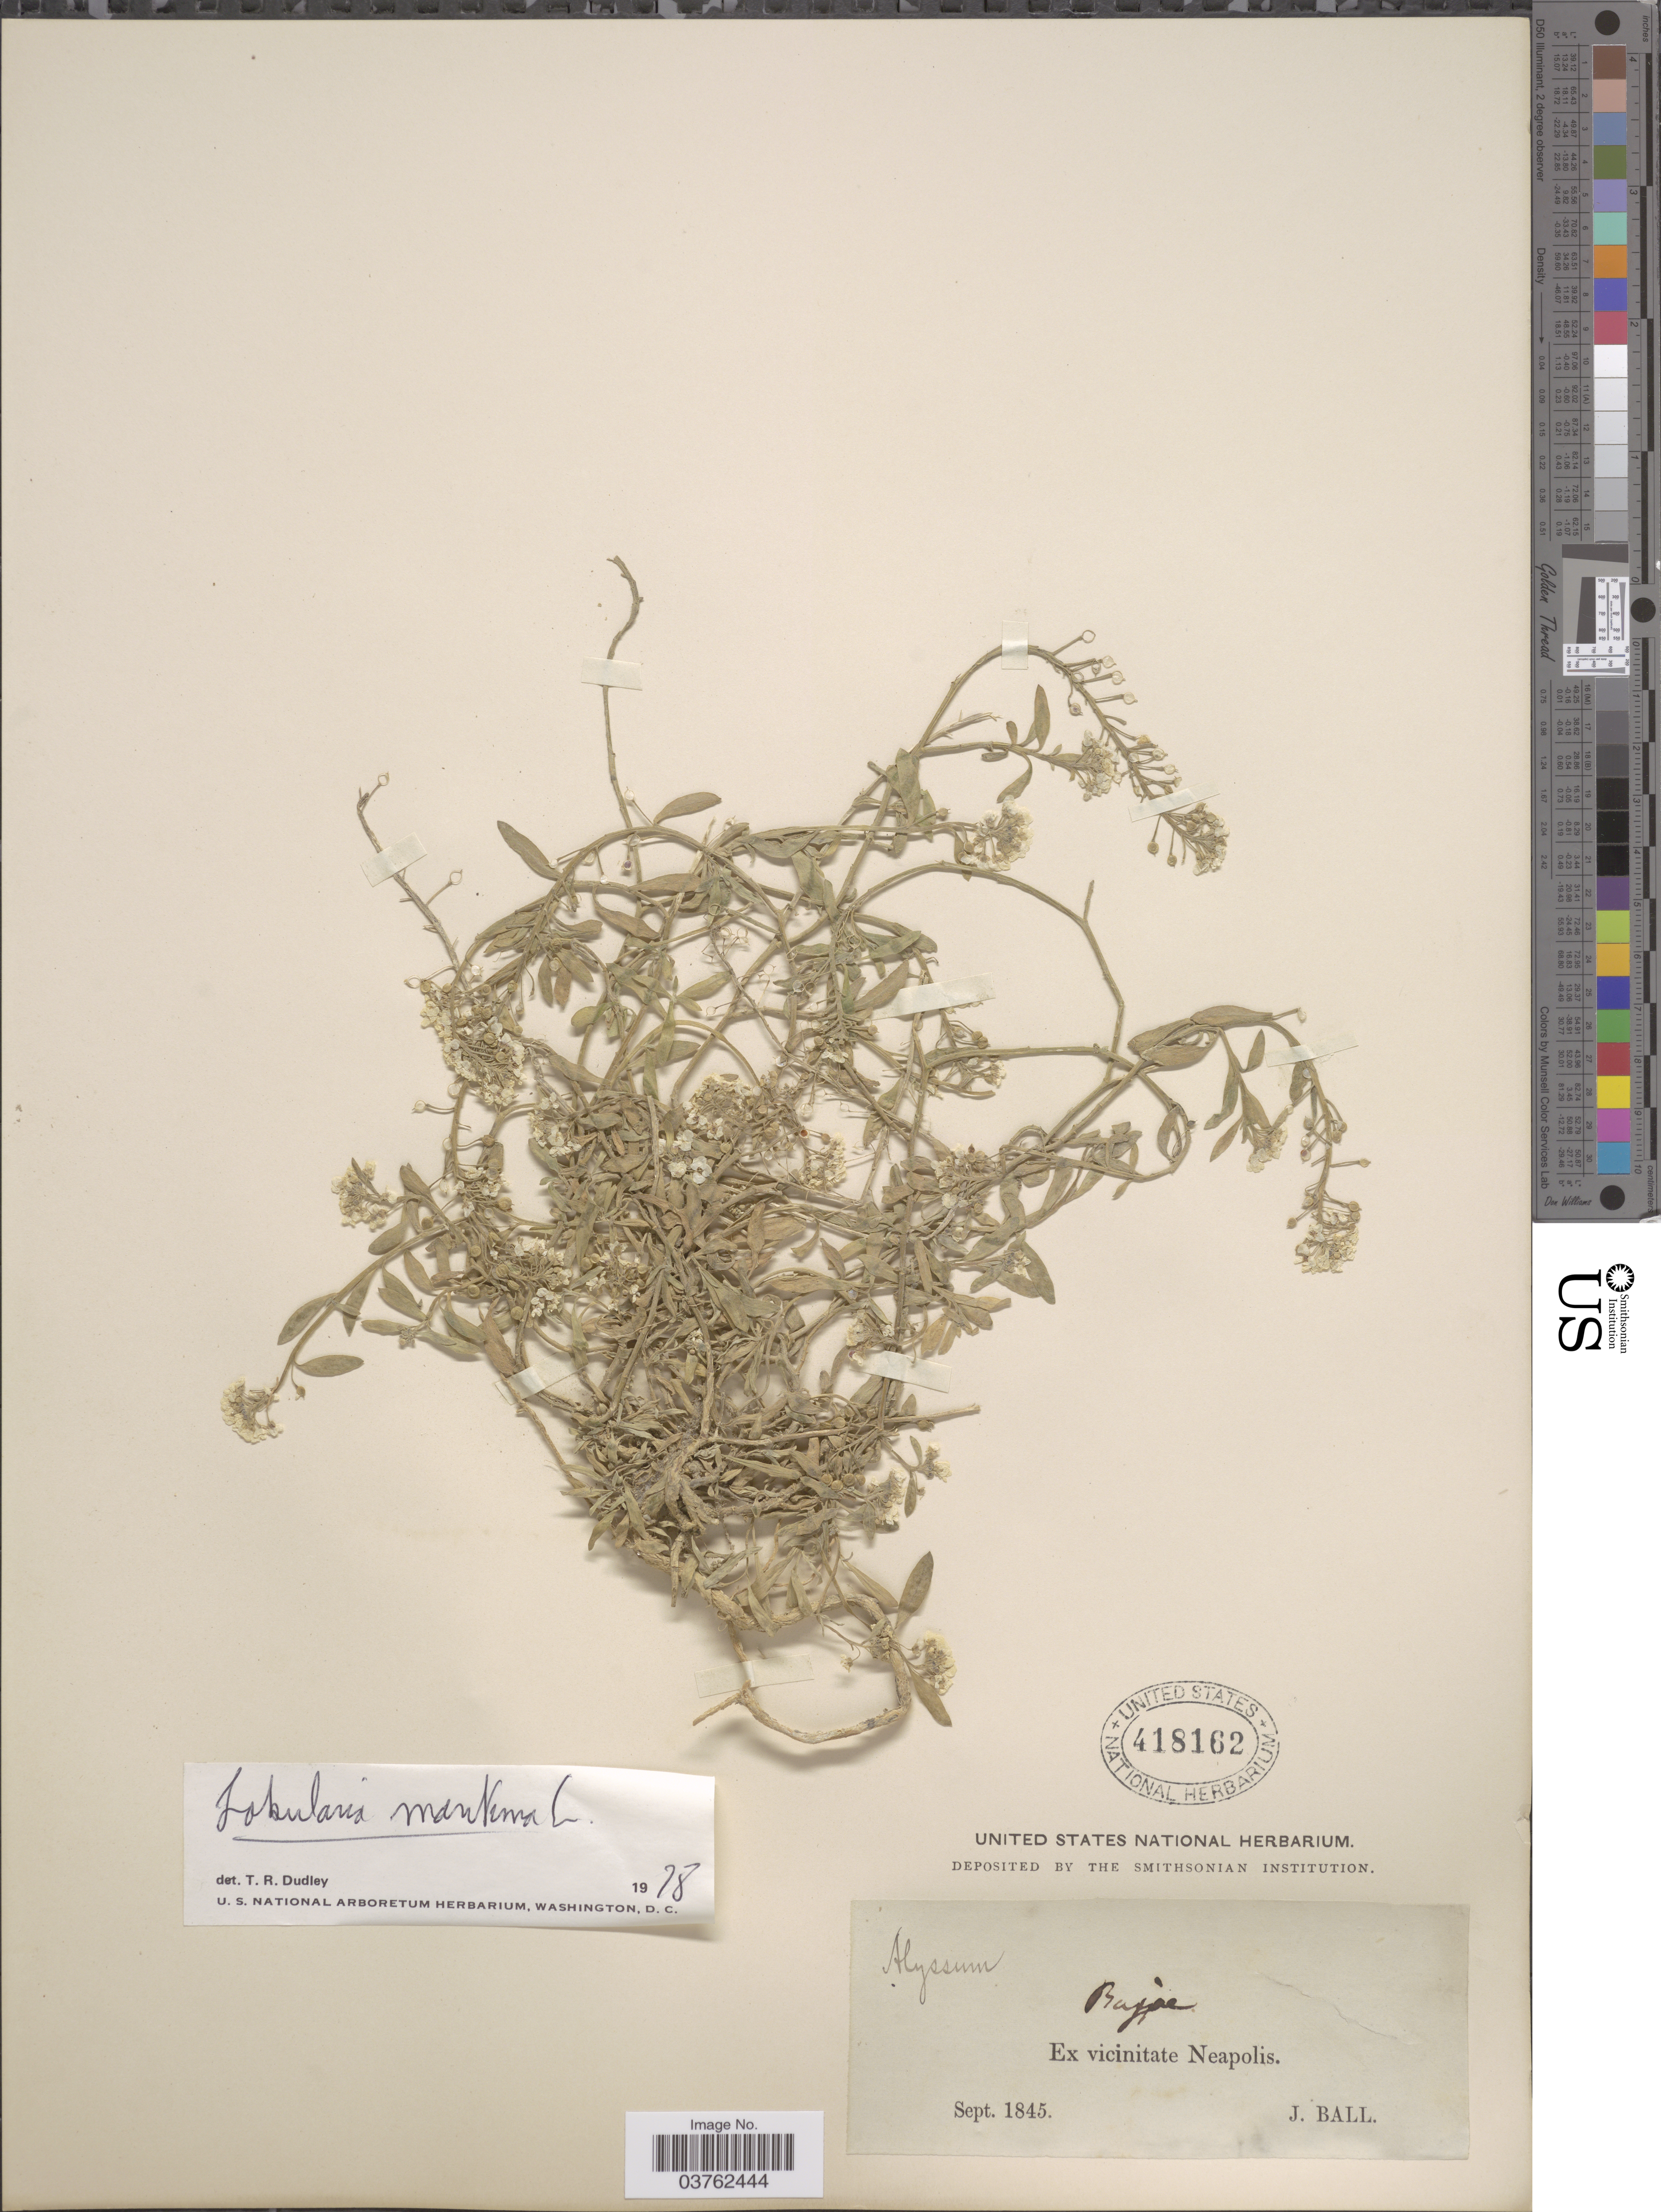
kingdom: Plantae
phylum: Tracheophyta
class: Magnoliopsida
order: Brassicales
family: Brassicaceae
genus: Lobularia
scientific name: Lobularia maritima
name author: (L.) Desv.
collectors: J. Ball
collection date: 1845-09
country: Italy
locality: Ex vicinitate Neapolis.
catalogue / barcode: US 418162